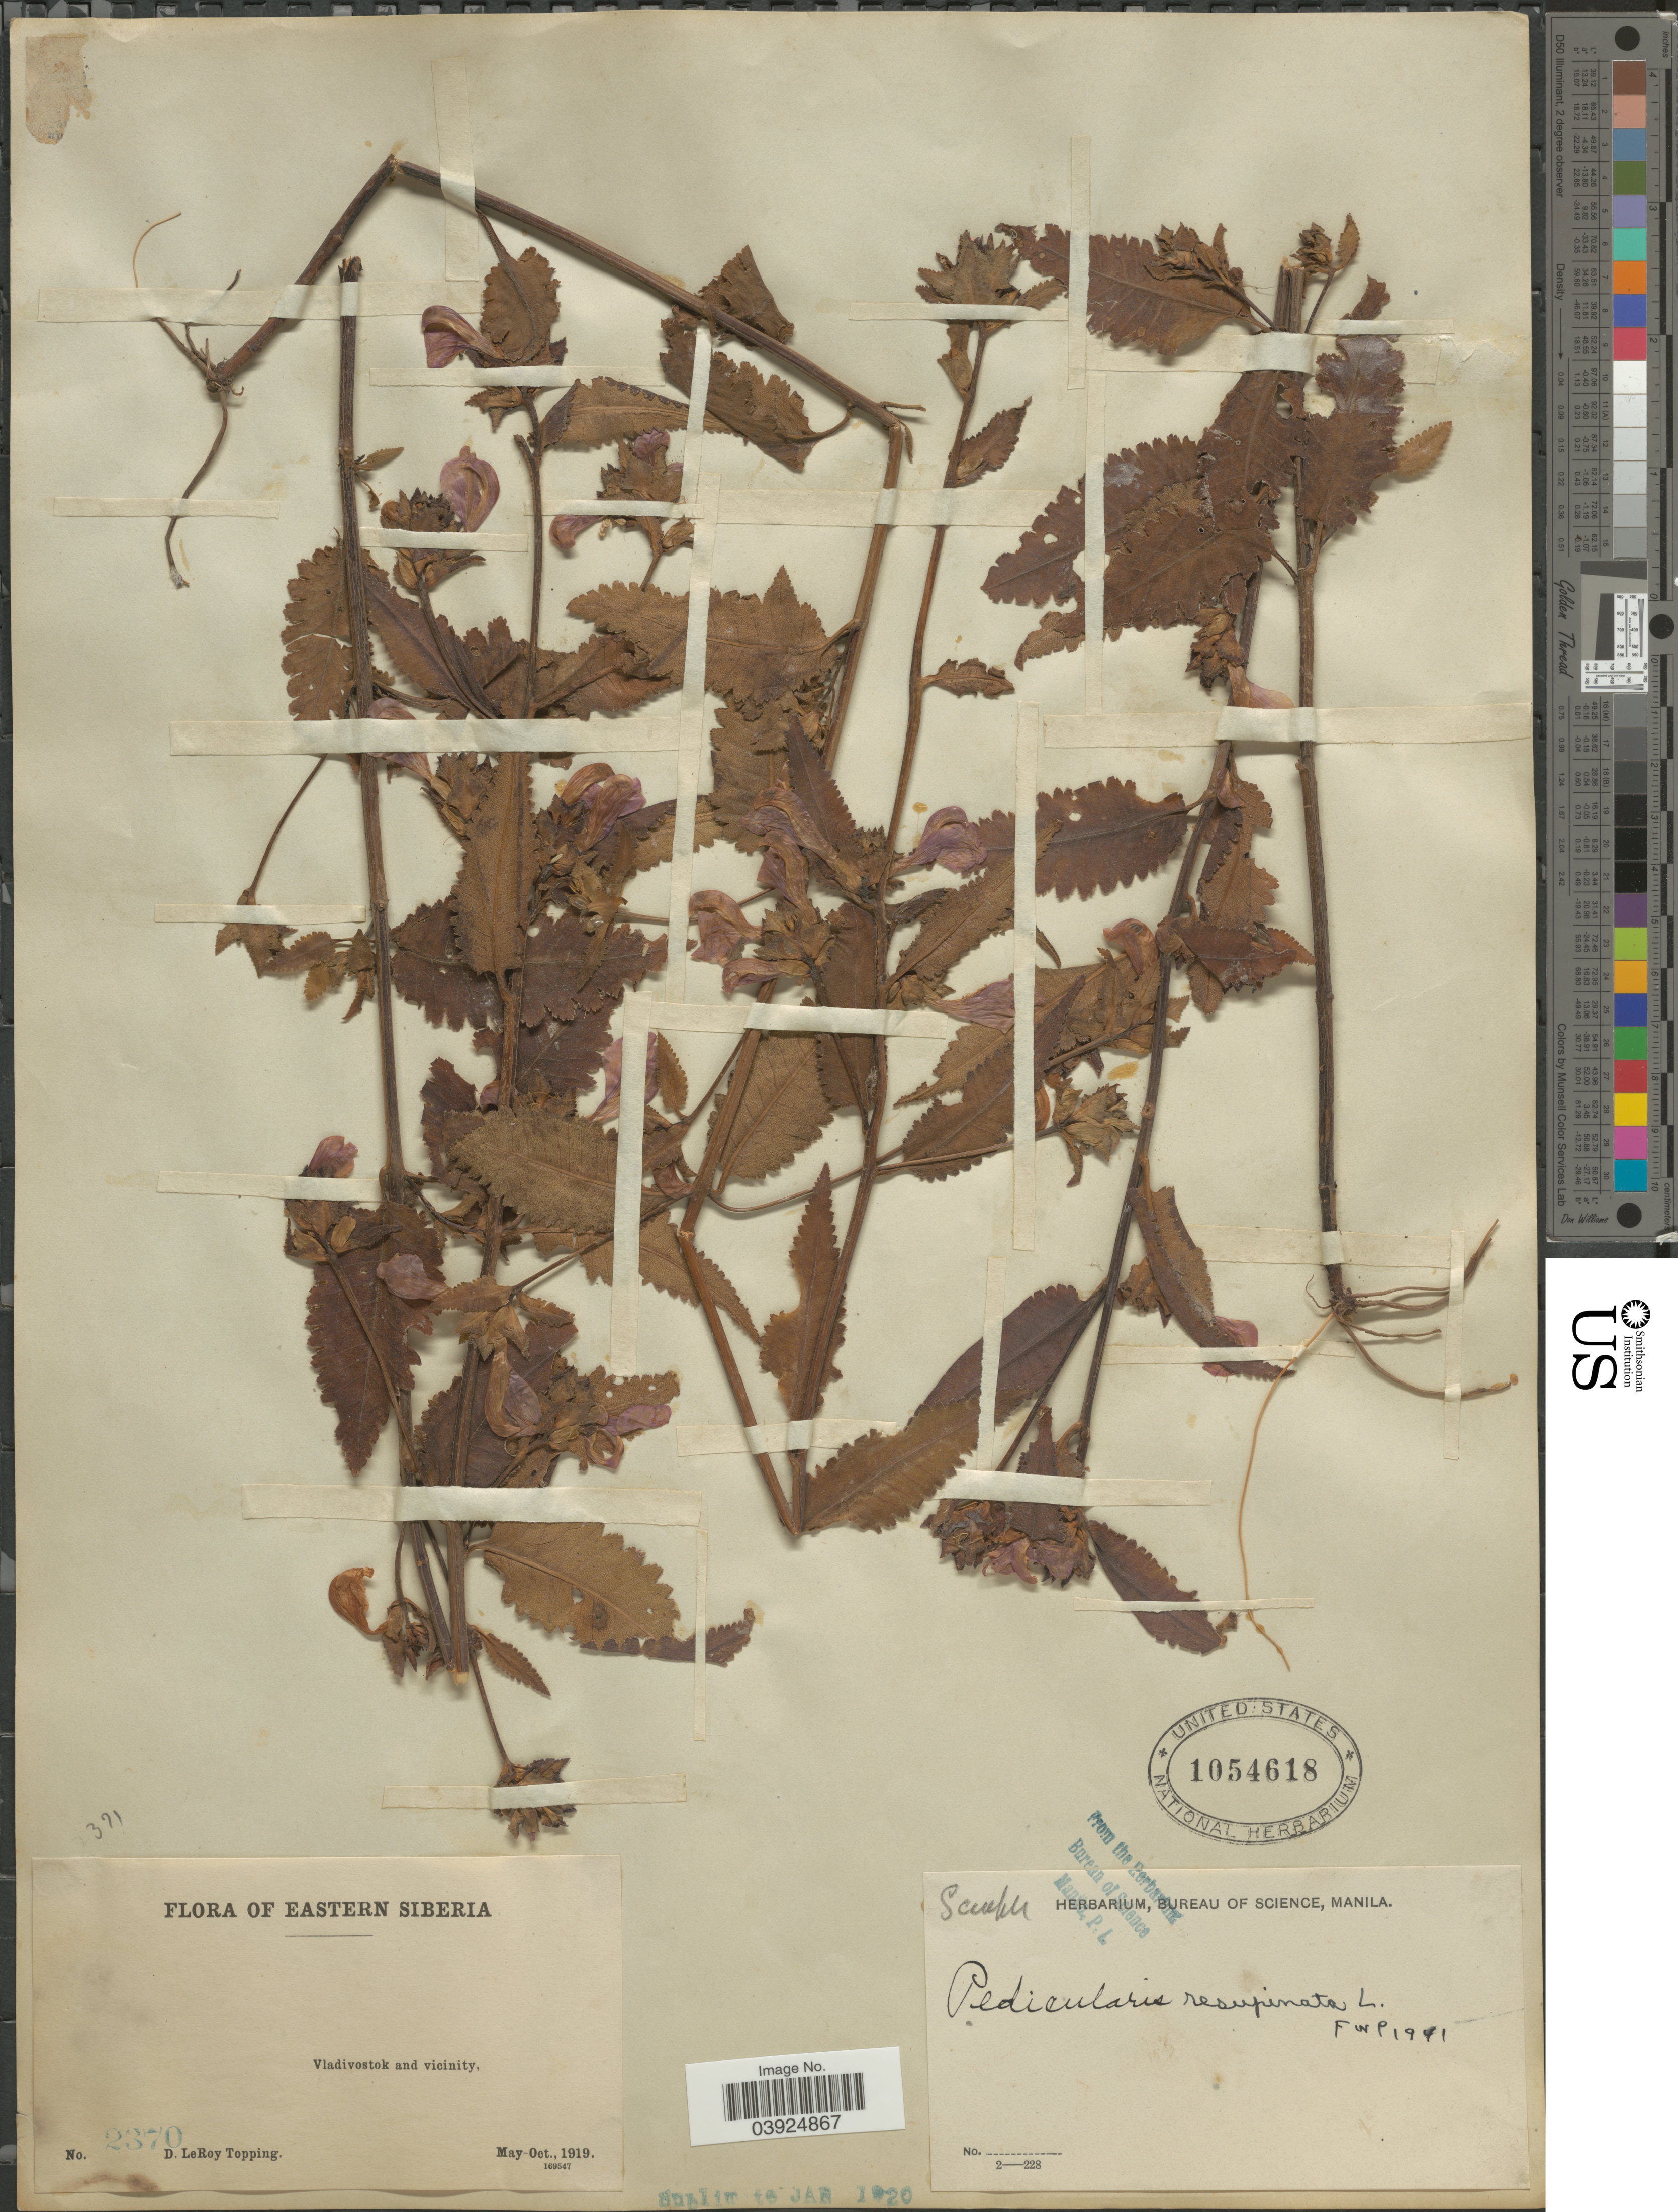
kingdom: Plantae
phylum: Tracheophyta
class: Magnoliopsida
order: Lamiales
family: Orobanchaceae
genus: Pedicularis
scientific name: Pedicularis resupinata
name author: L.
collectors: D. L. Topping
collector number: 2370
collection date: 1919-05/1919-10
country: Russian Federation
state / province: Primorsky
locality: Eastern Siberia. Vladivostok and vicinity.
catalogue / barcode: US 1054618